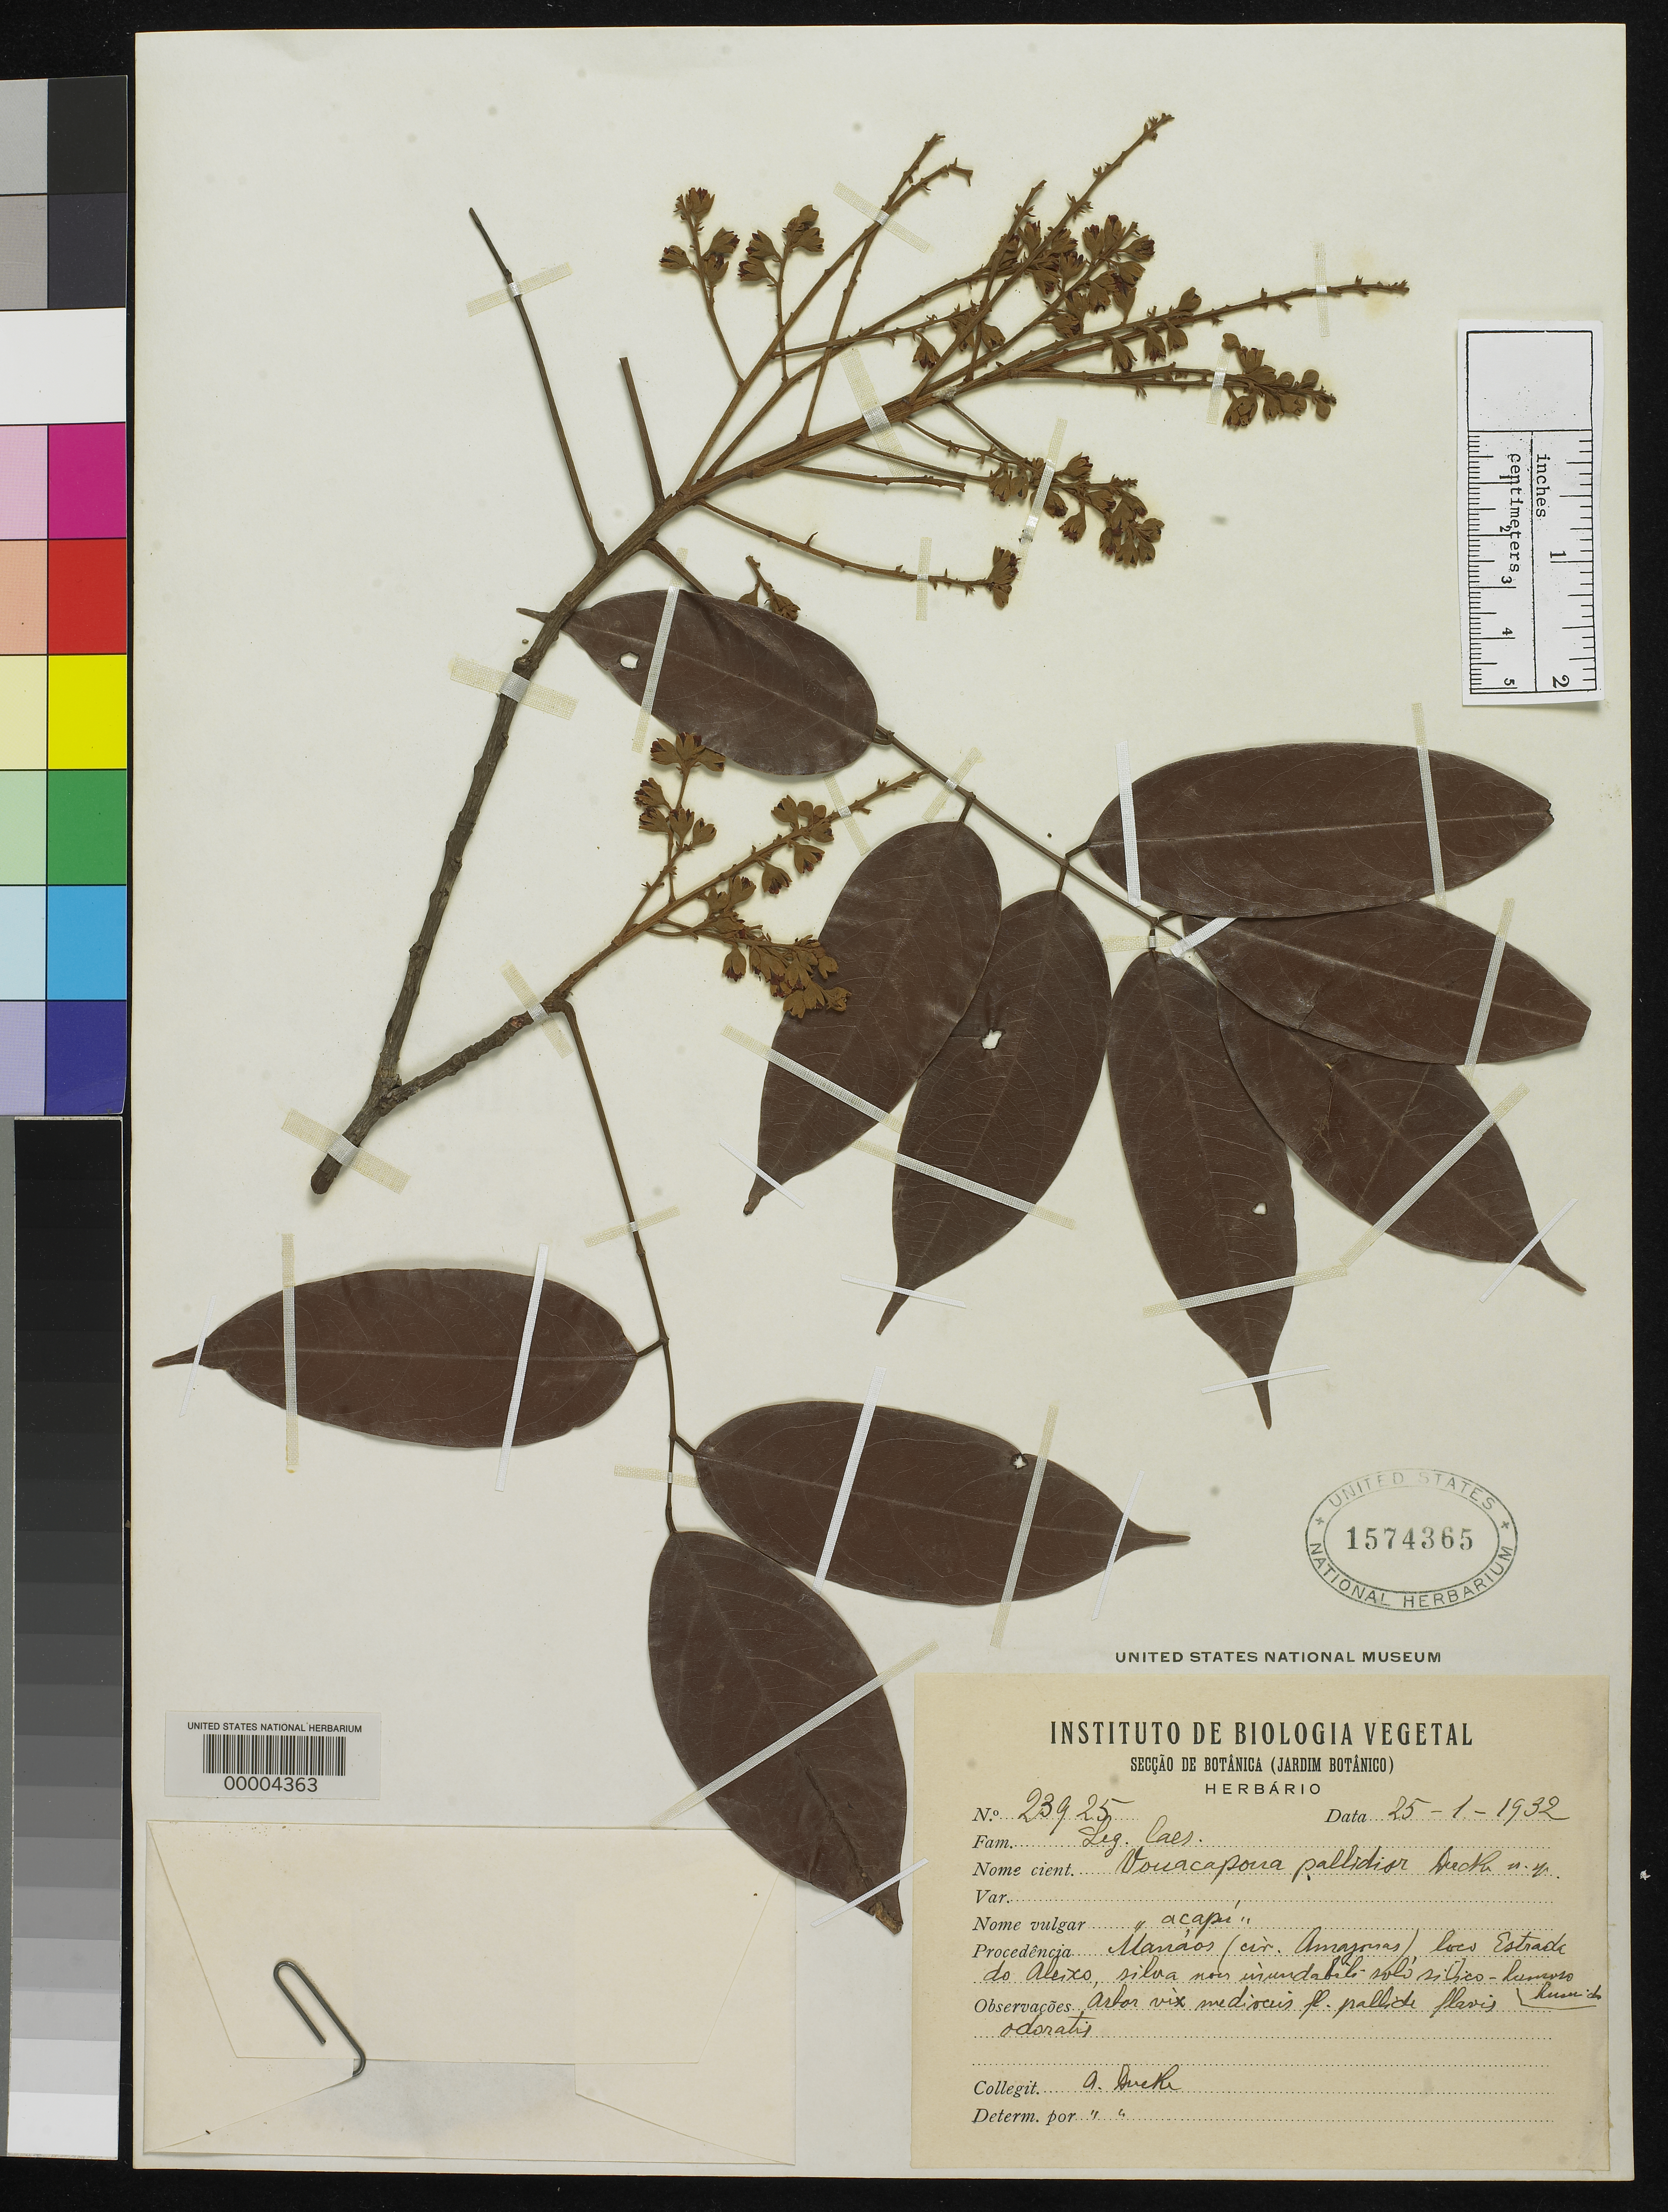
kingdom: Plantae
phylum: Tracheophyta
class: Magnoliopsida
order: Fabales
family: Fabaceae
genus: Vouacapoua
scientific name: Vouacapoua pallidior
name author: Ducke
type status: Possible Isotype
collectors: A. Ducke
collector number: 23925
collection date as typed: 25 Jan 1932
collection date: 1932-01-25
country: Brazil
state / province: Amazonas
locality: Manaos.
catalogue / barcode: US 1574365